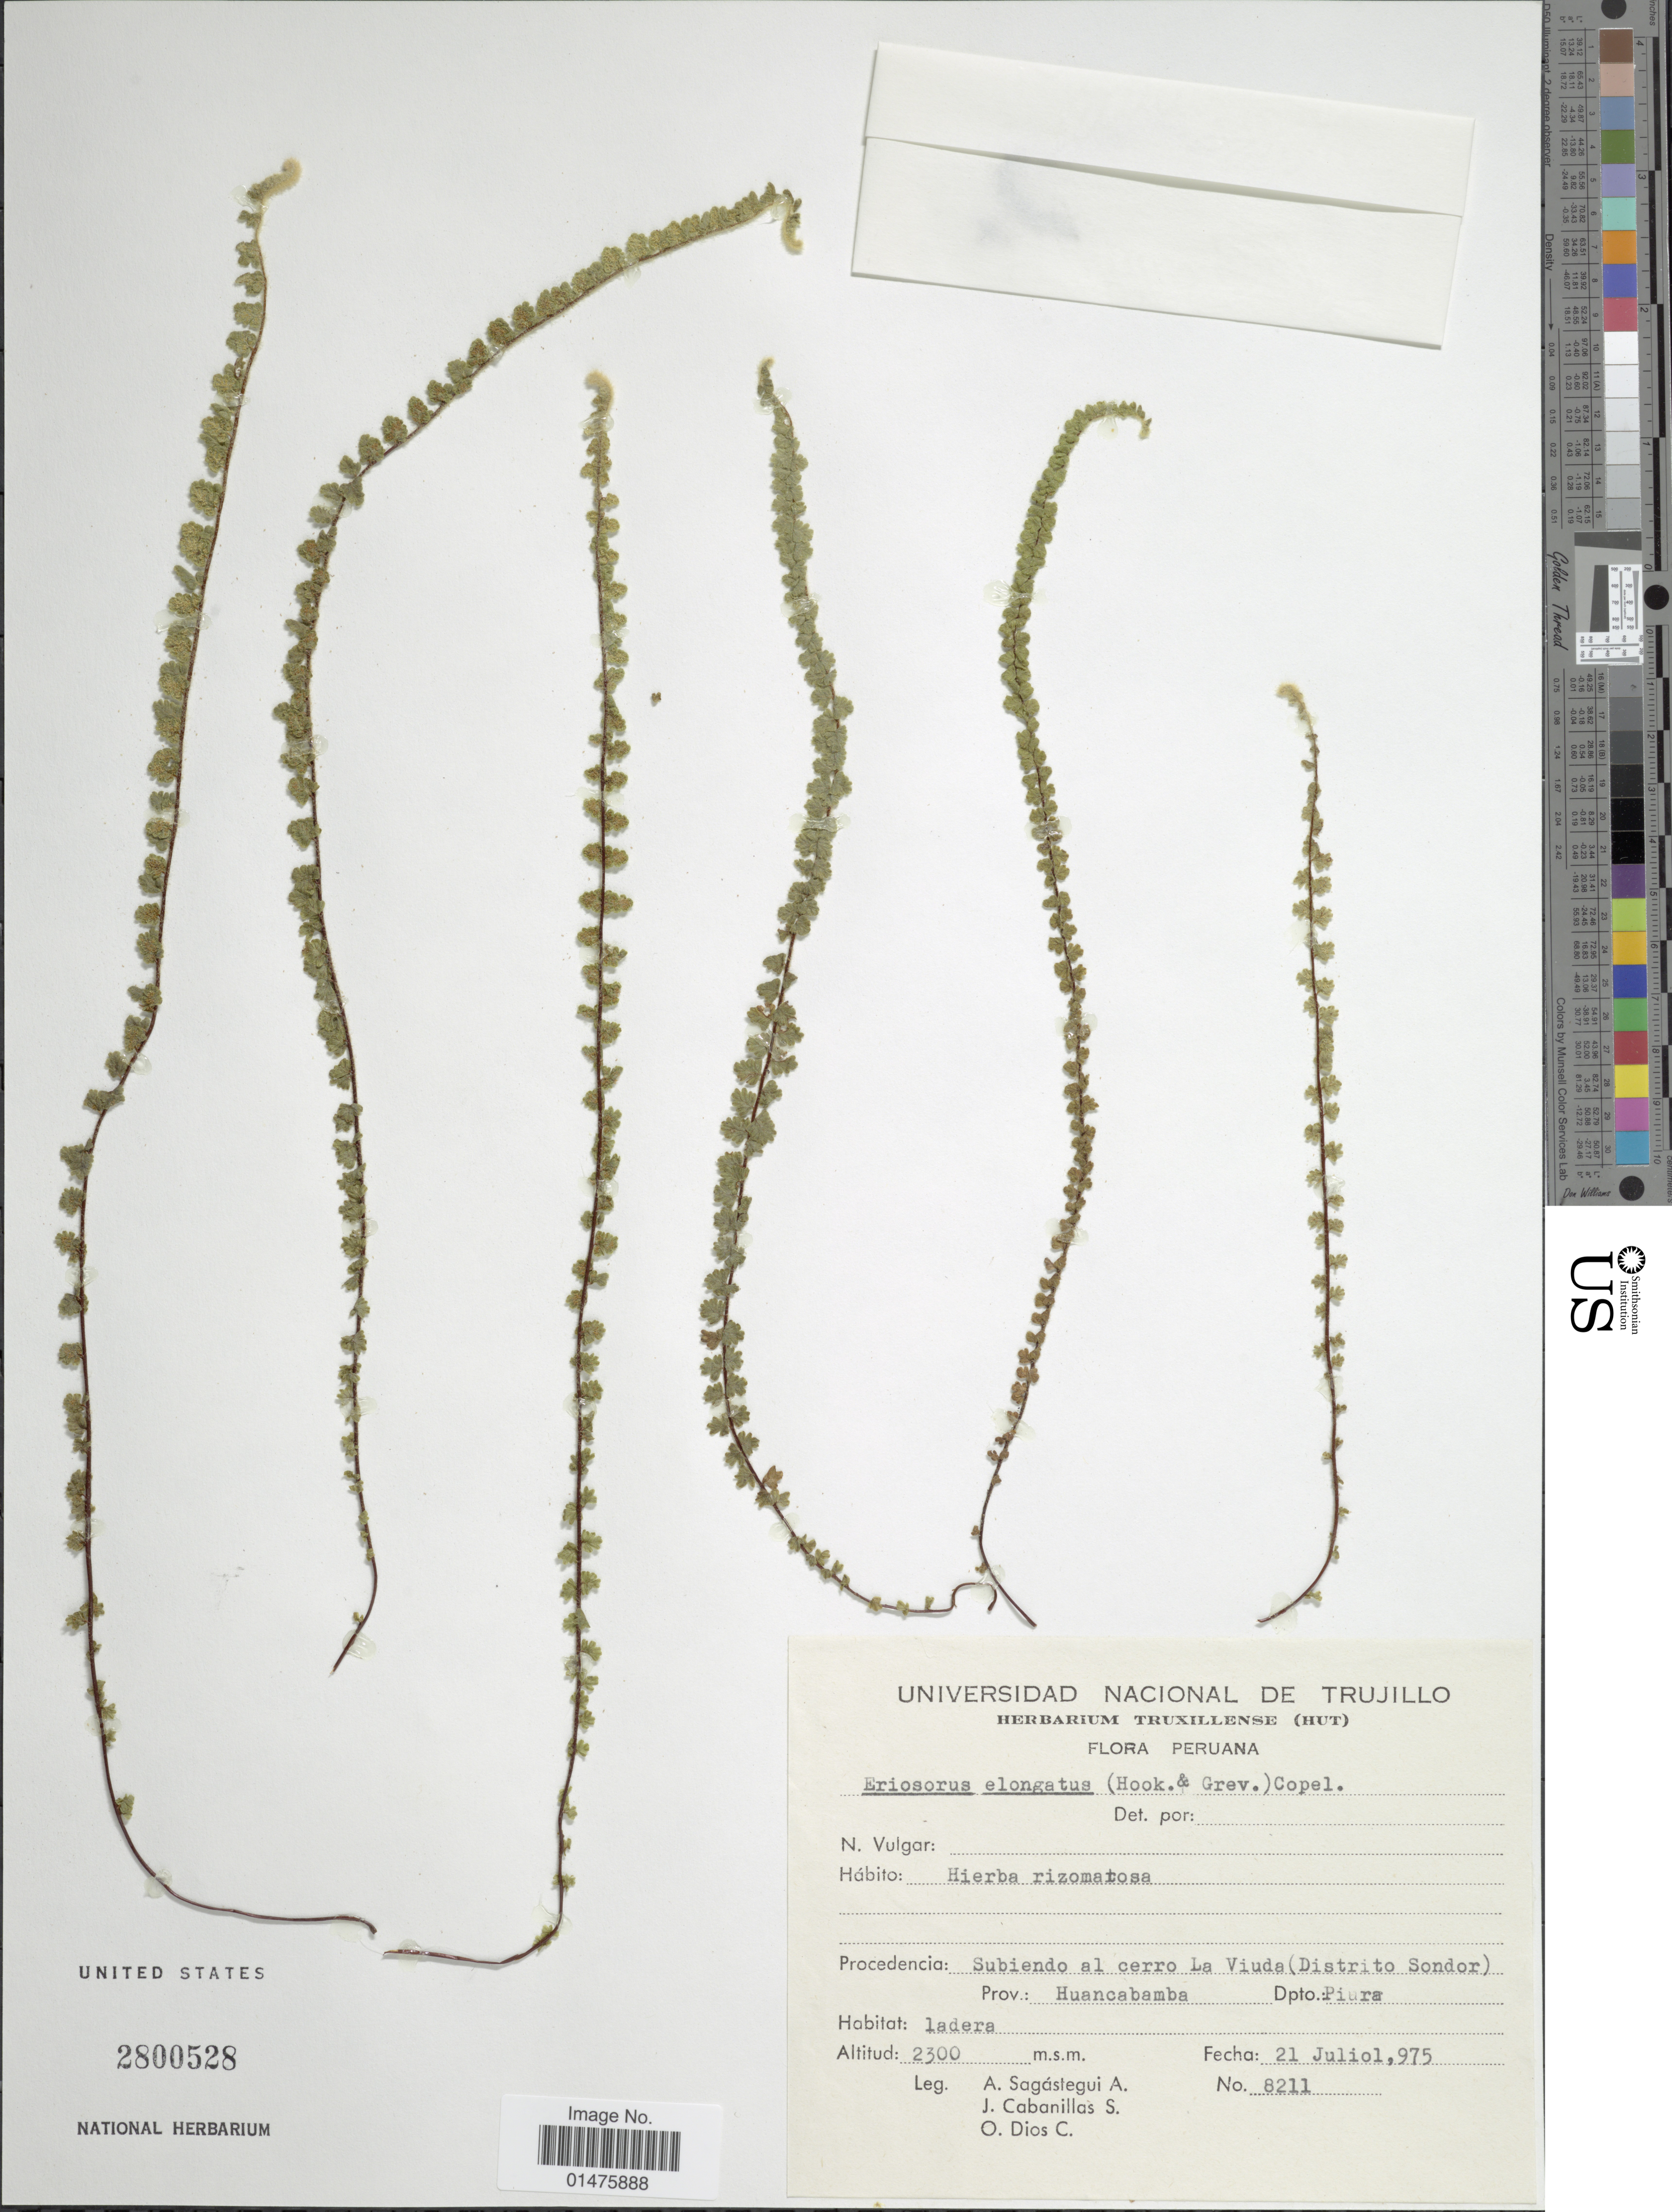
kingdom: Plantae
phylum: Tracheophyta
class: Polypodiopsida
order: Polypodiales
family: Pteridaceae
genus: Jamesonia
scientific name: Jamesonia cheilanthoides x J. jamesonia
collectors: A. Sagástegui A., J. Cabanillas S. & O. Dios C.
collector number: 8211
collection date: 1975-07-21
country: Peru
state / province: Piura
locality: Procedencia: Subiendo al Cerro La Viuda (Distrito Sondor), prov. Huancabamba, Dpto: Piura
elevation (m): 2300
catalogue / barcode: US 2800528